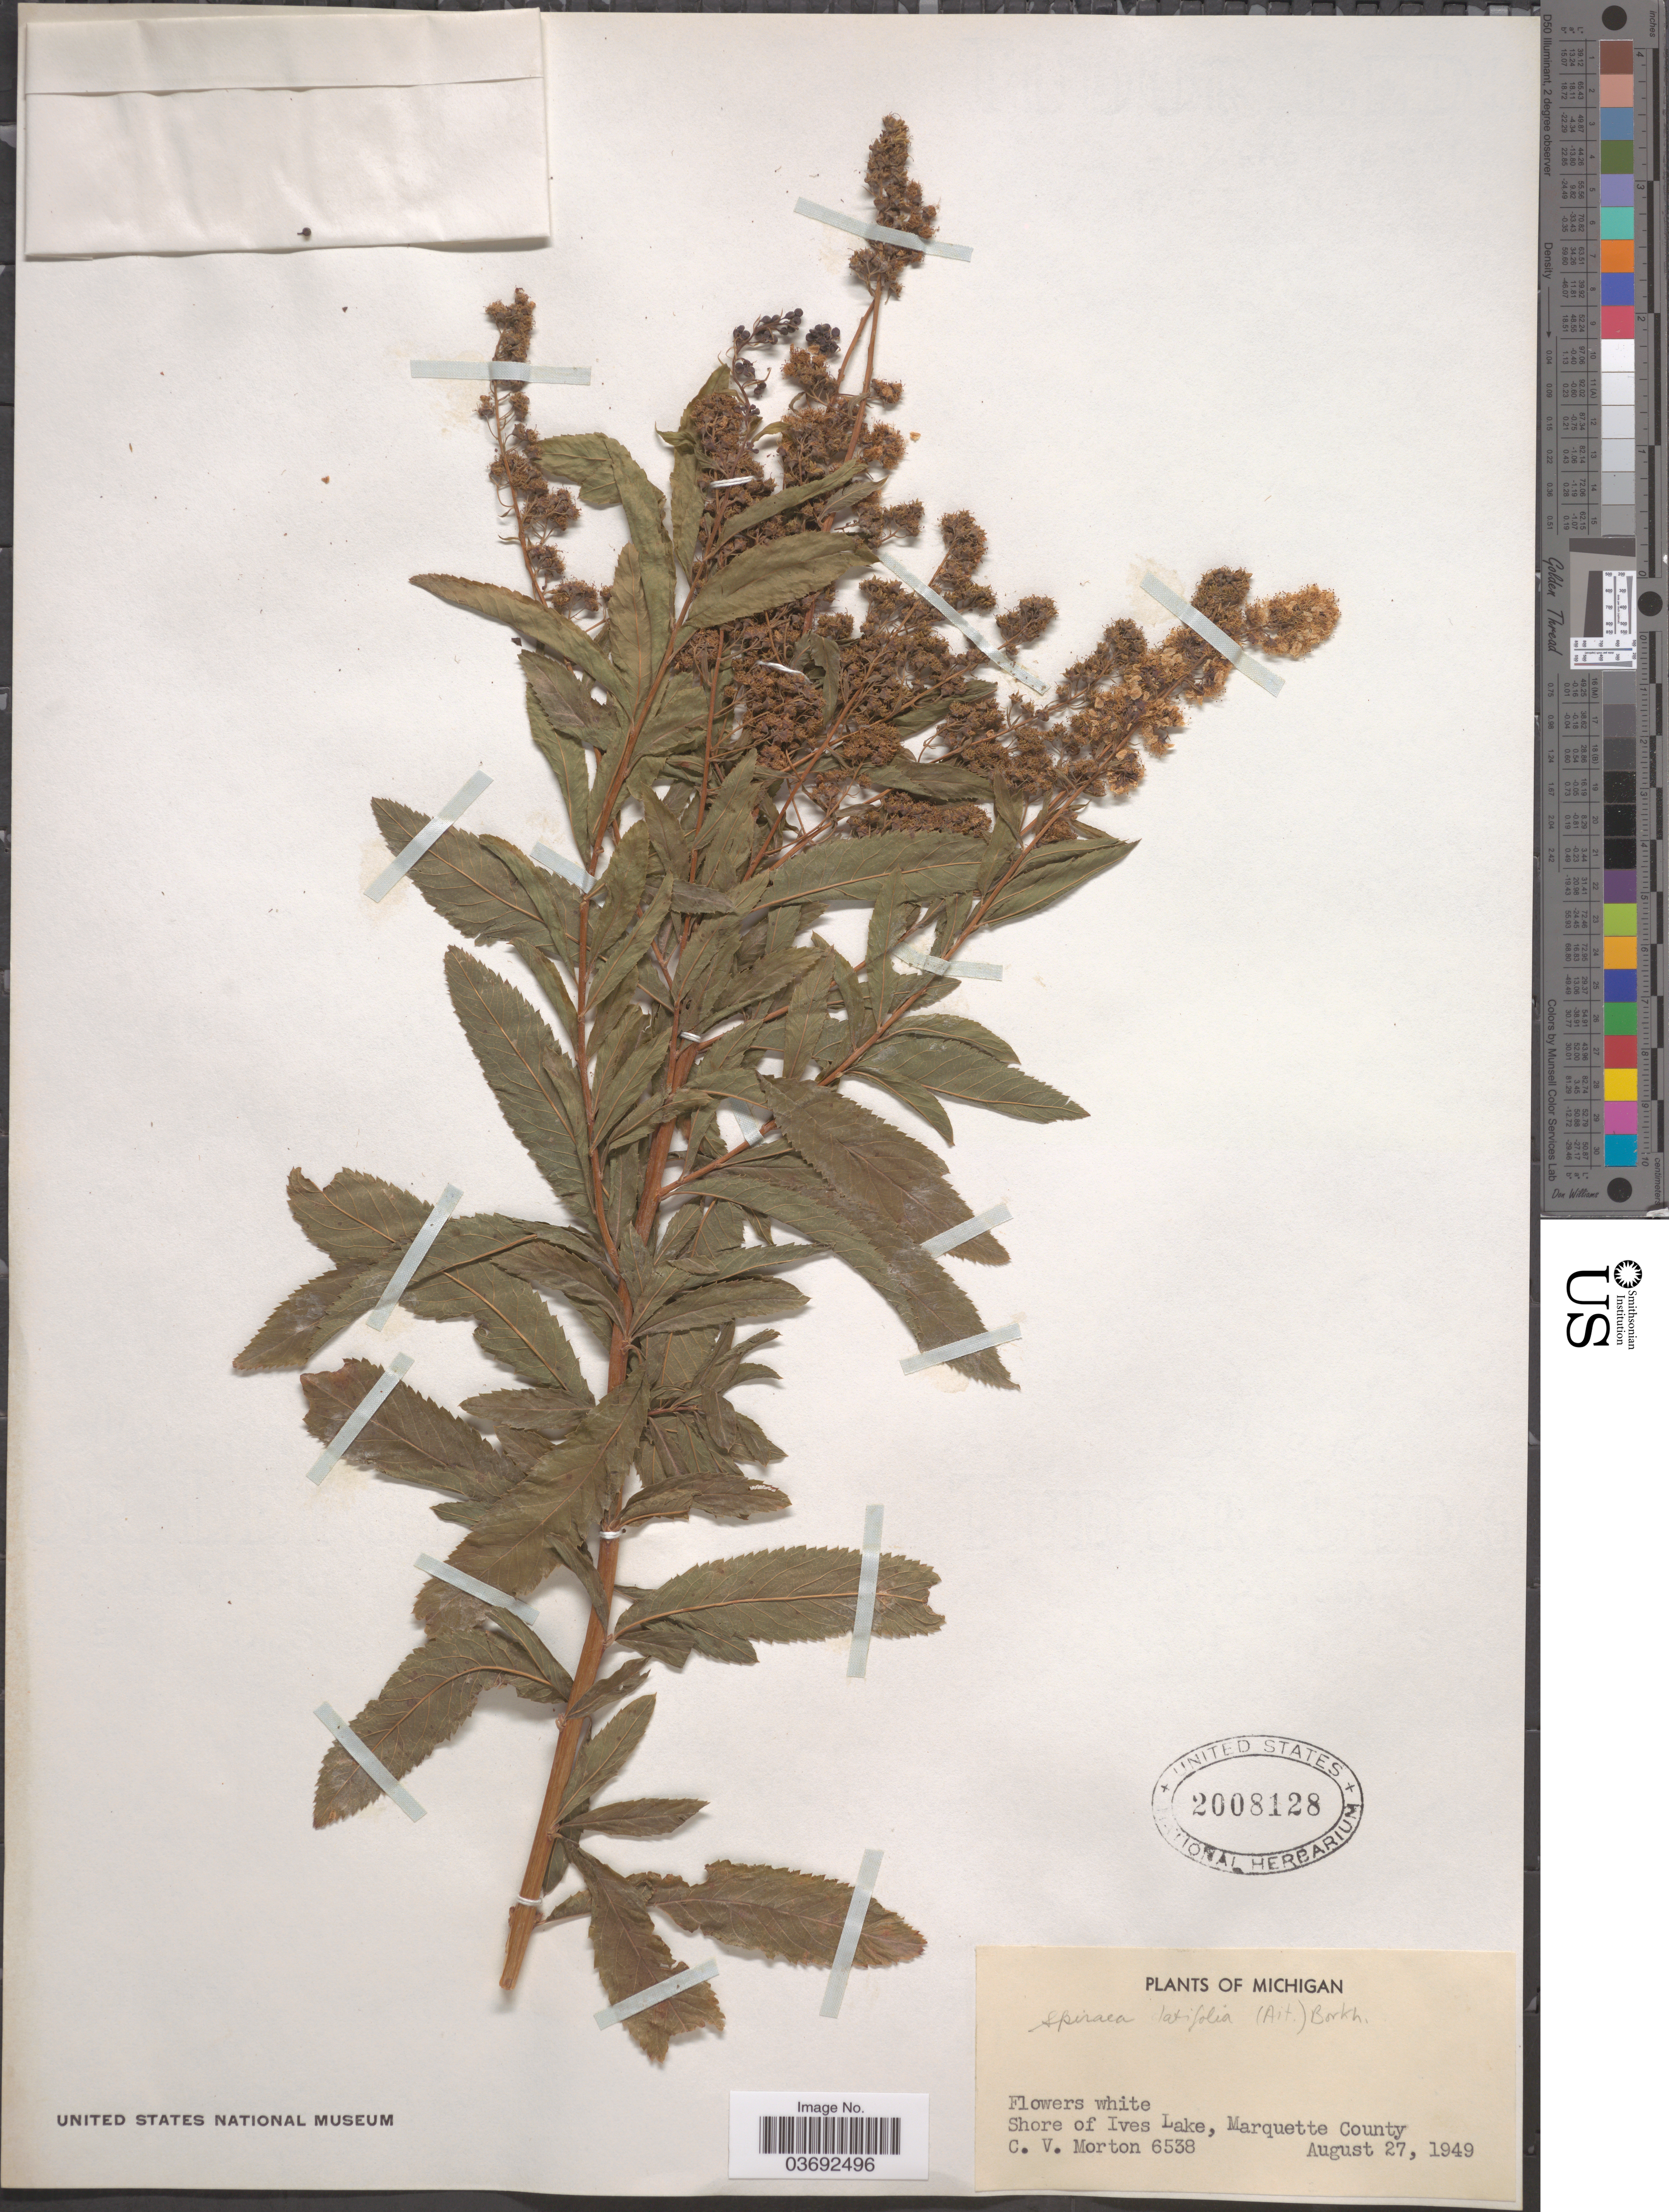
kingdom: Plantae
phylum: Tracheophyta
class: Magnoliopsida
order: Rosales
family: Rosaceae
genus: Spiraea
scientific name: Spiraea latifolia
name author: Borkh.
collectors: C. V. Morton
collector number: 6538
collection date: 1949-08-27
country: United States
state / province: Michigan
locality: Shore of Ives Lake, Marquette County.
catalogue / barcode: US 2008128